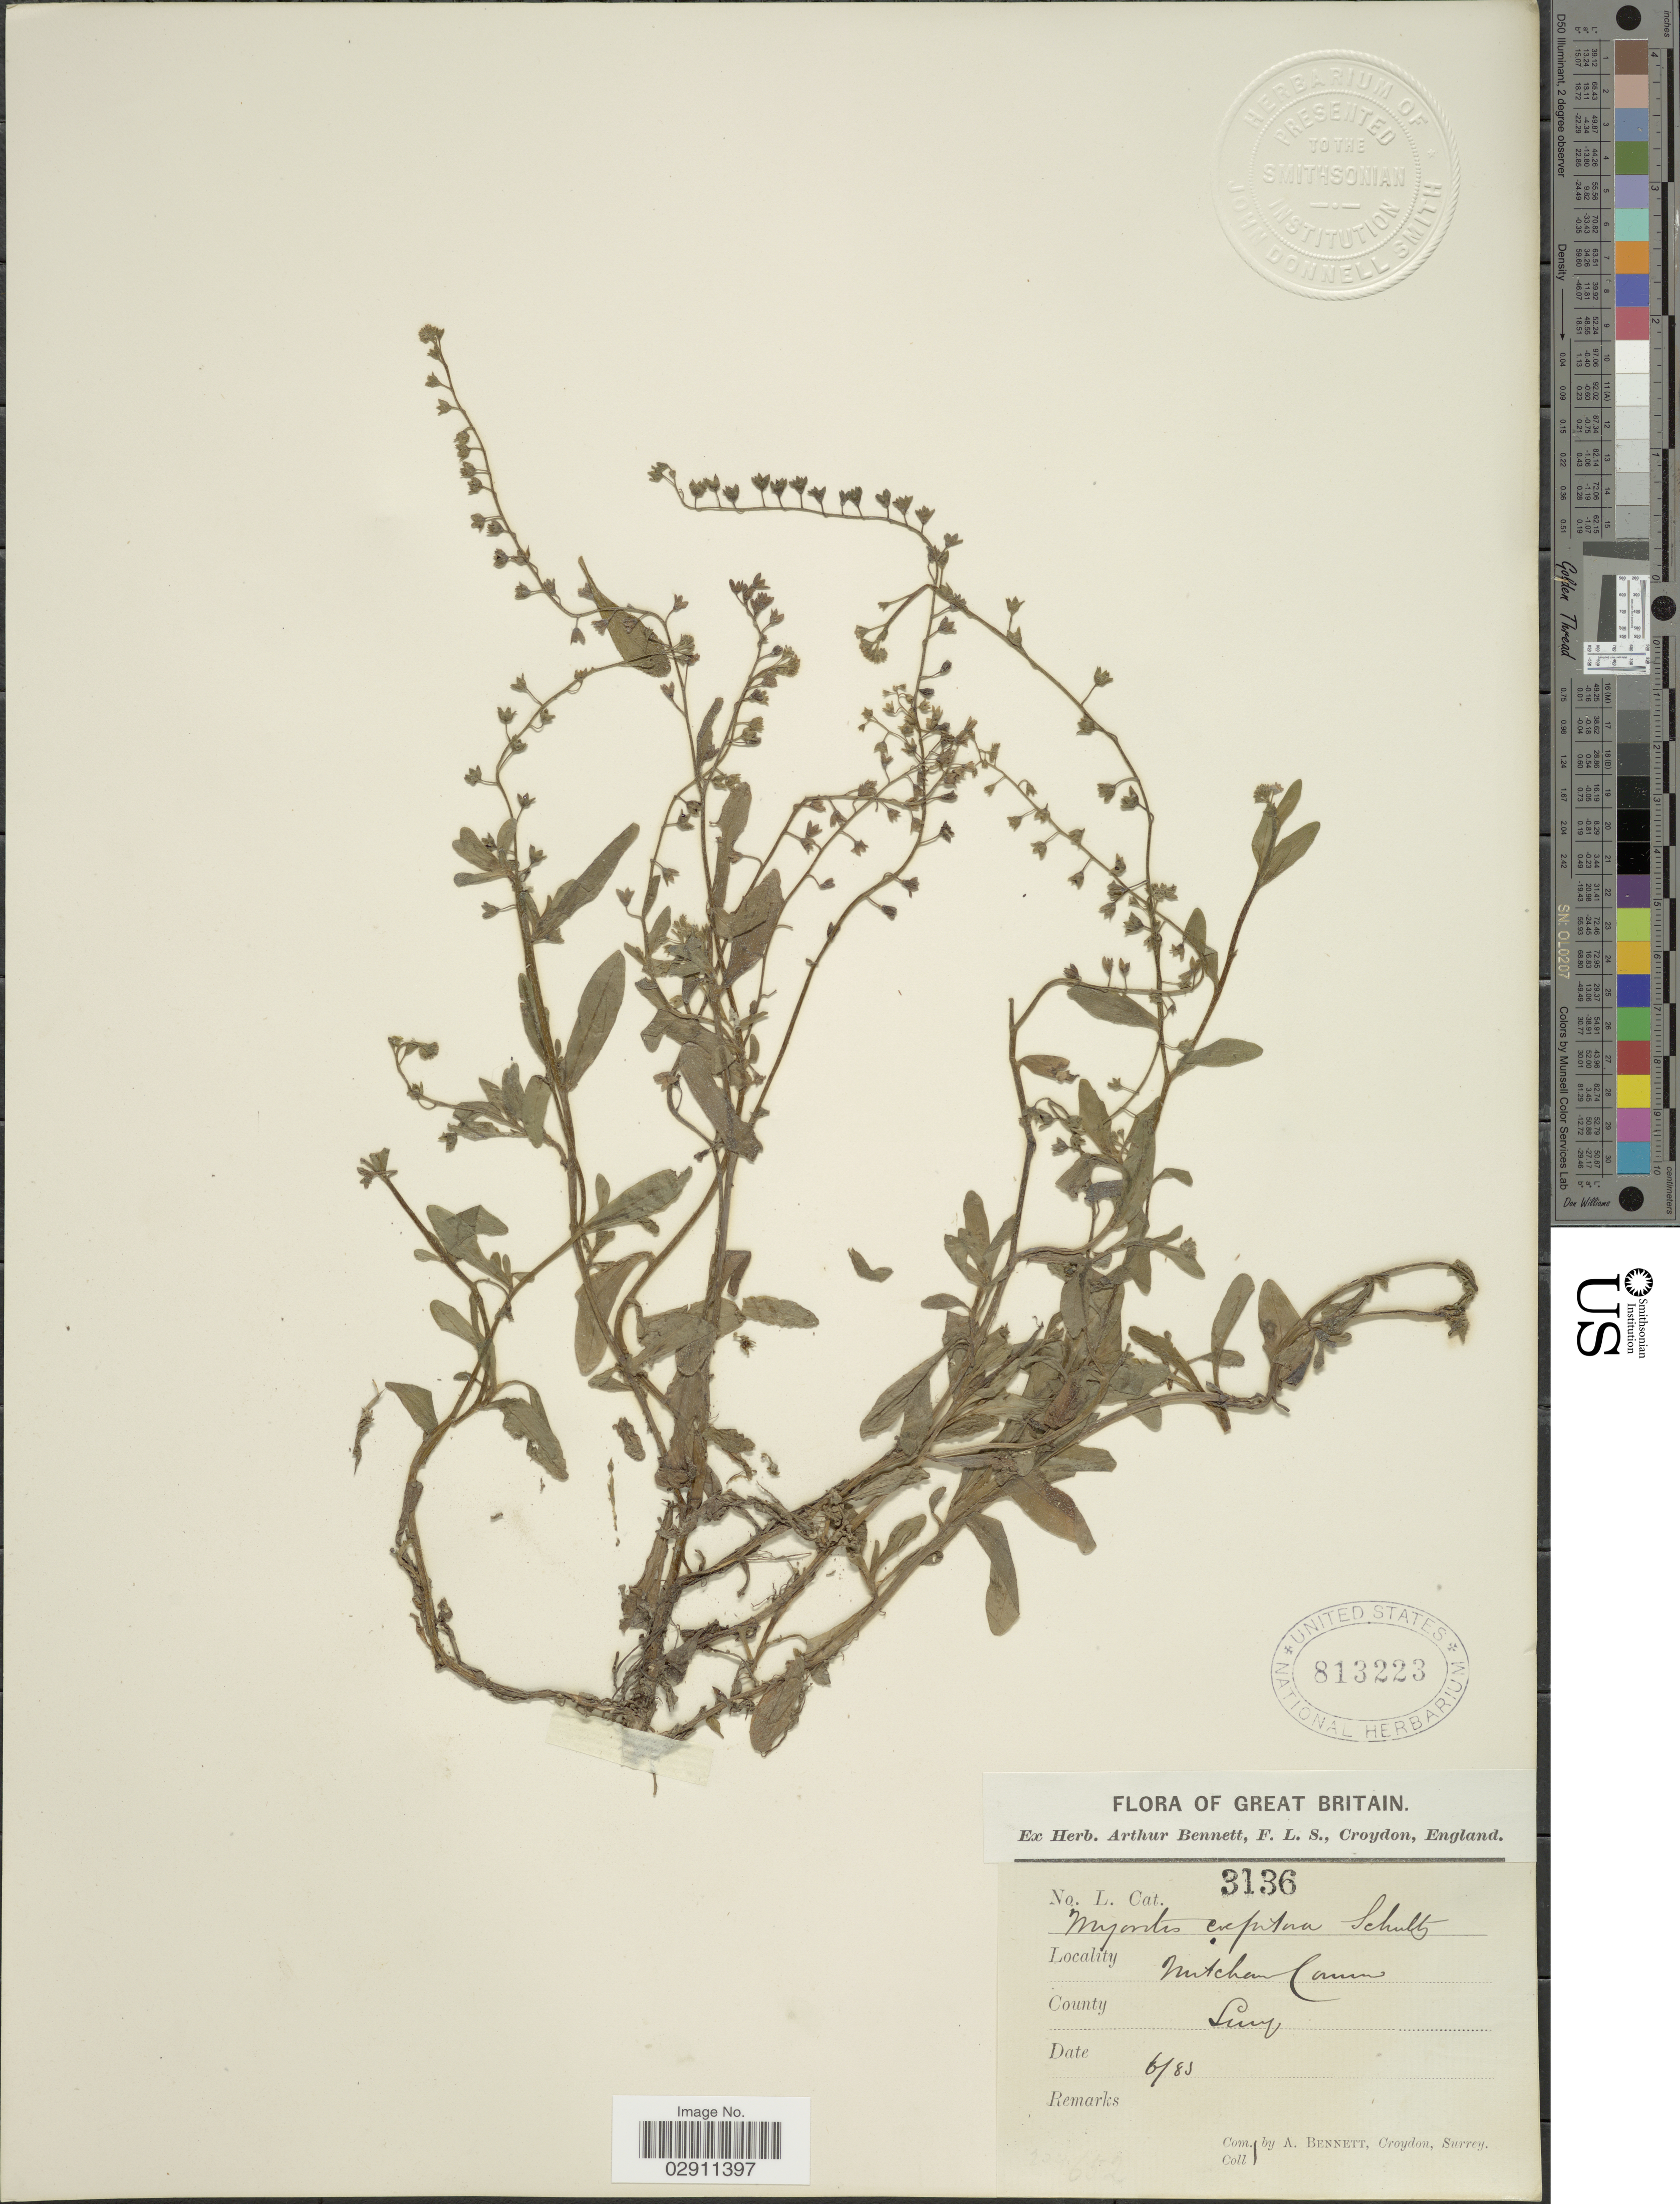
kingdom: Plantae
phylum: Tracheophyta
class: Magnoliopsida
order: Boraginales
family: Boraginaceae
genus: Myosotis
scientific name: Myosotis caespitosa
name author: Schultz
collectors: A. Bennett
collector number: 3136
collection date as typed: Transcribed d/m/y: /6/85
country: United Kingdom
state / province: England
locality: Great Britain, Mitcham Comm, County Surrey.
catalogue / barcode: US 813223